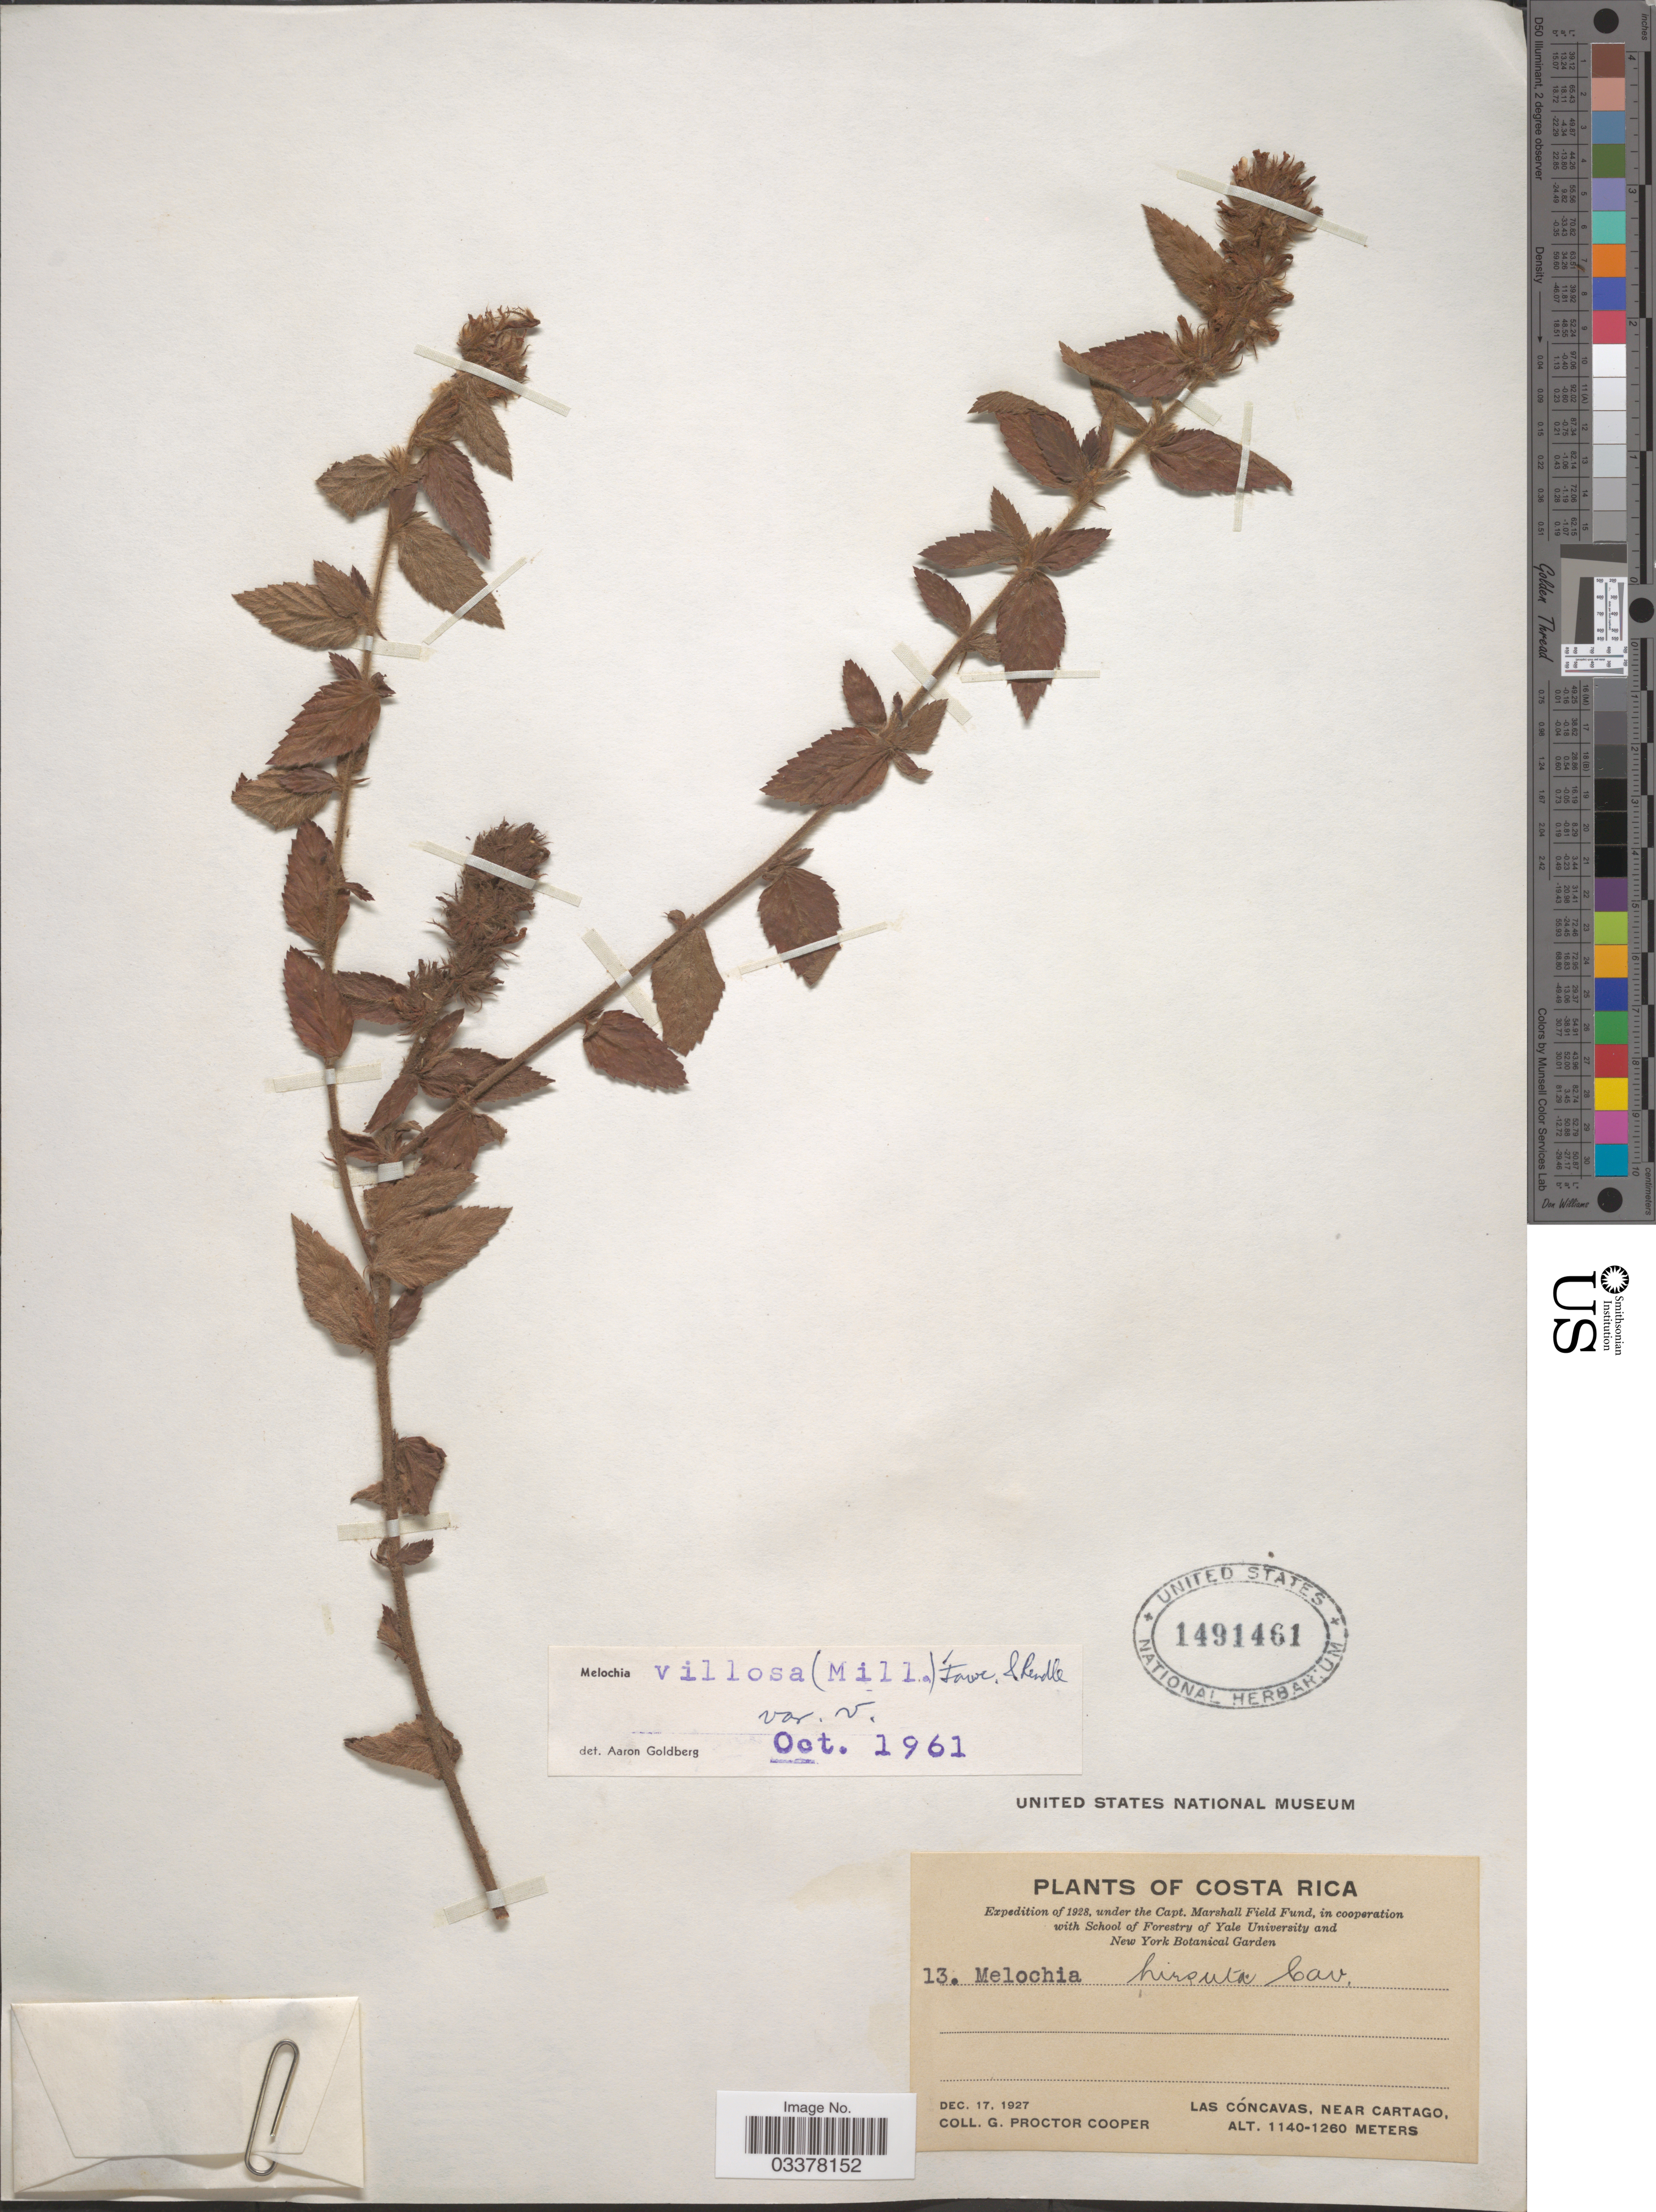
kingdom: Plantae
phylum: Tracheophyta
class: Magnoliopsida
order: Malvales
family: Malvaceae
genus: Melochia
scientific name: Melochia spicata var. spicata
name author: (L.) Fryxell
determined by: Dorr, L. J., (BOT), Smithsonian Institution - National Museum of Natural History (UNITED STATES)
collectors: G. Cooper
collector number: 13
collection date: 1927-12-17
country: Costa Rica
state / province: Cartago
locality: Las Cóncavas, near Cartago.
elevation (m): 1140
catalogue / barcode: US 1491461